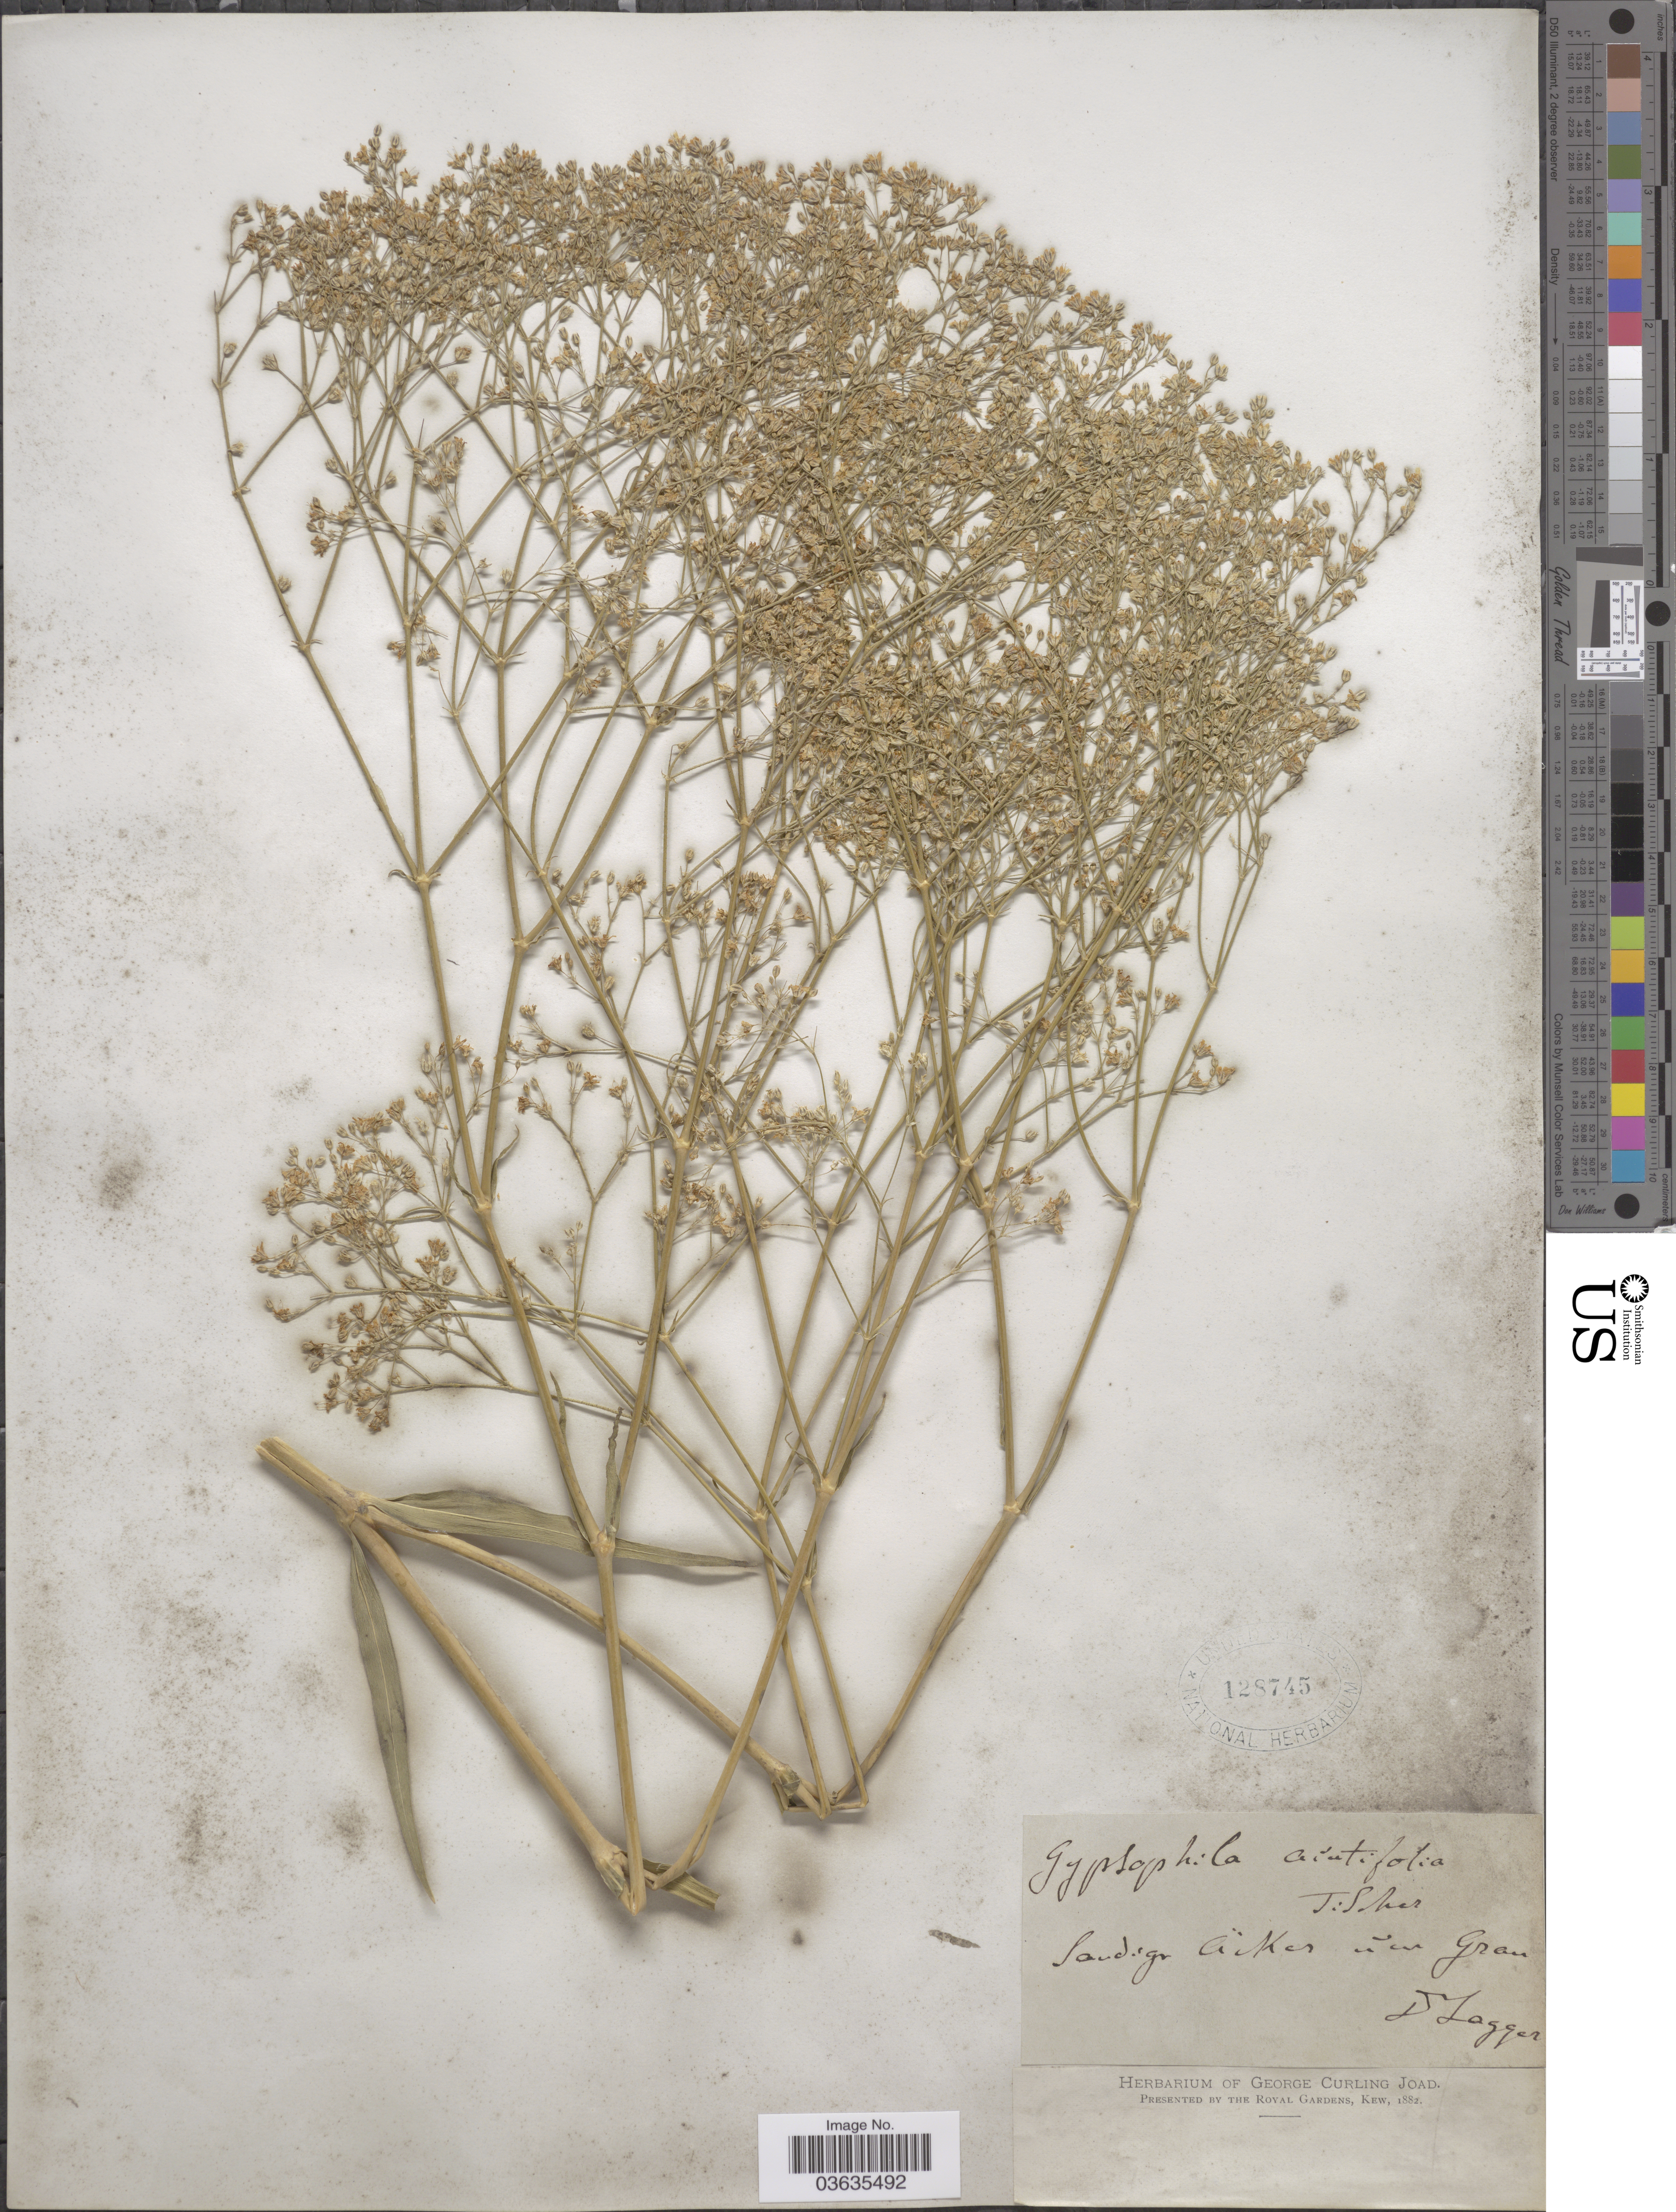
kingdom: Plantae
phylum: Tracheophyta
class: Magnoliopsida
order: Caryophyllales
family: Caryophyllaceae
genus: Gypsophila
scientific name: Gypsophila acutifolia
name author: Steven ex Spreng.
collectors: F. J. Lagger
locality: Sandige Aïker úen Gran. [interpreted]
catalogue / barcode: US 128745